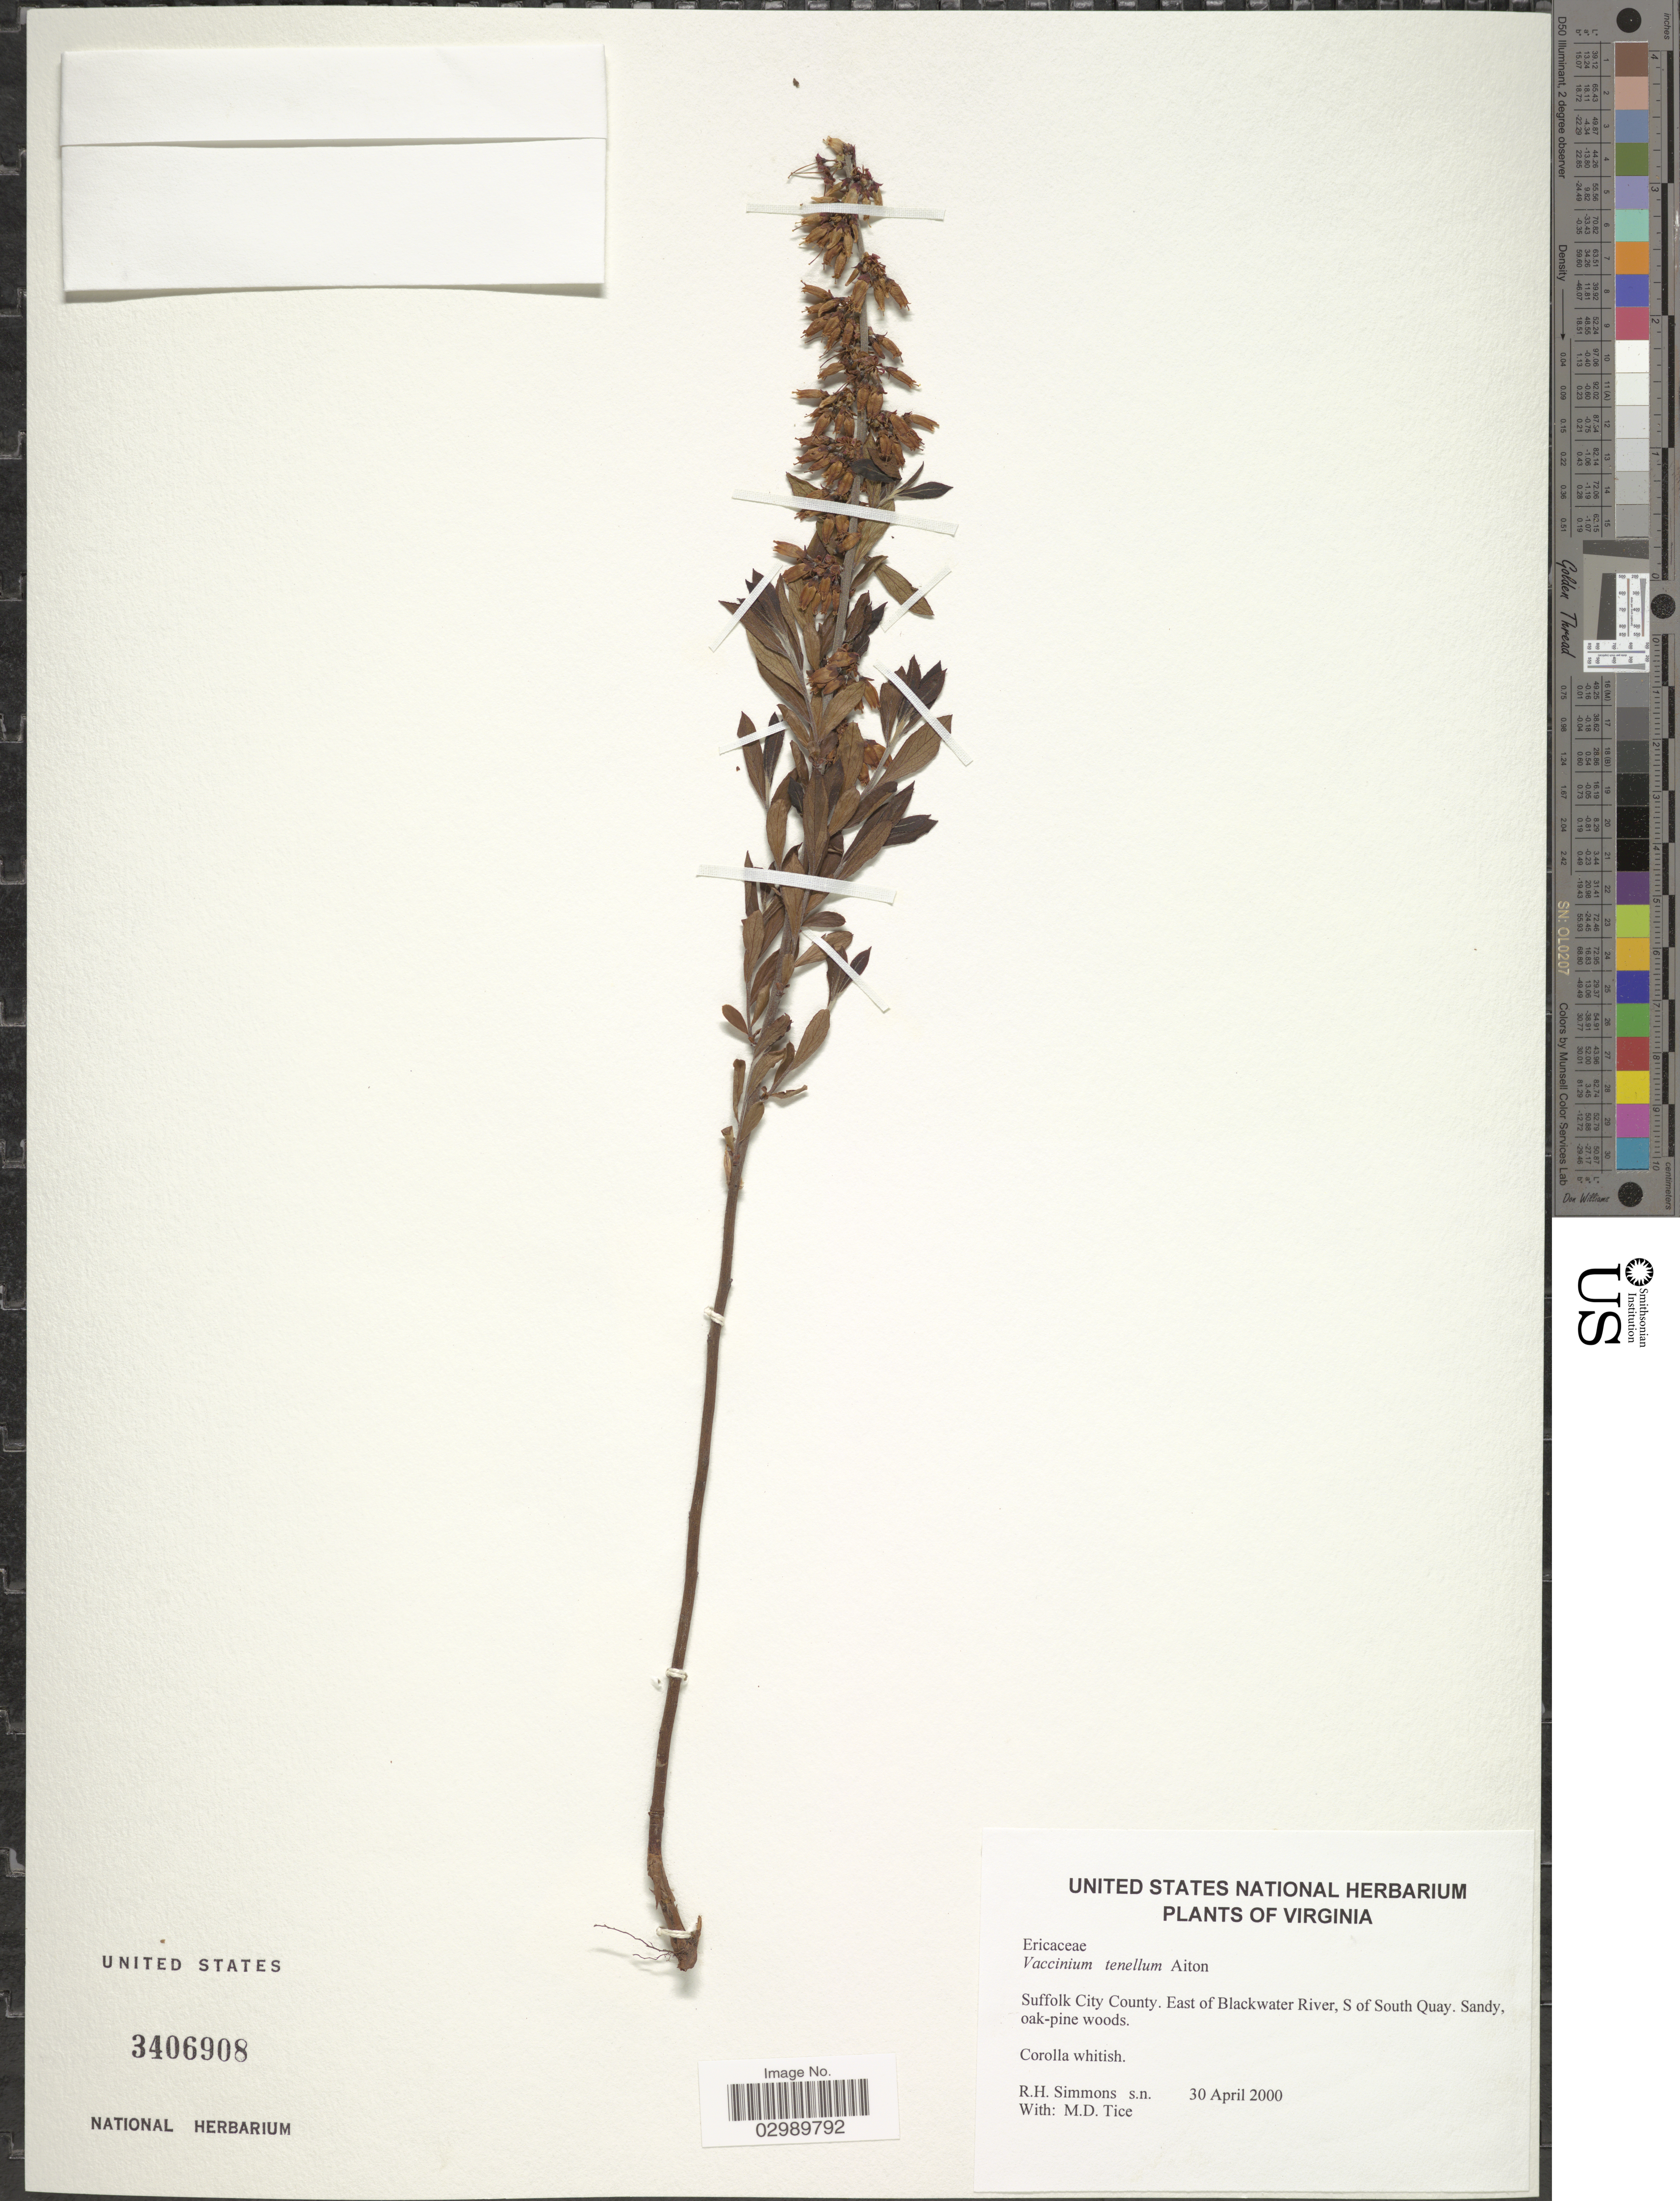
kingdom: Plantae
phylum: Tracheophyta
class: Magnoliopsida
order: Ericales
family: Ericaceae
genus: Vaccinium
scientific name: Vaccinium tenellum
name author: Aiton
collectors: R. H. Simmons & M. Tice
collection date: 2000-04-30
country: United States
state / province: Virginia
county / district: City of Suffolk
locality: Suffolk City County. East of Blackwater River, S of South Quay.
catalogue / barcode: US 3406908